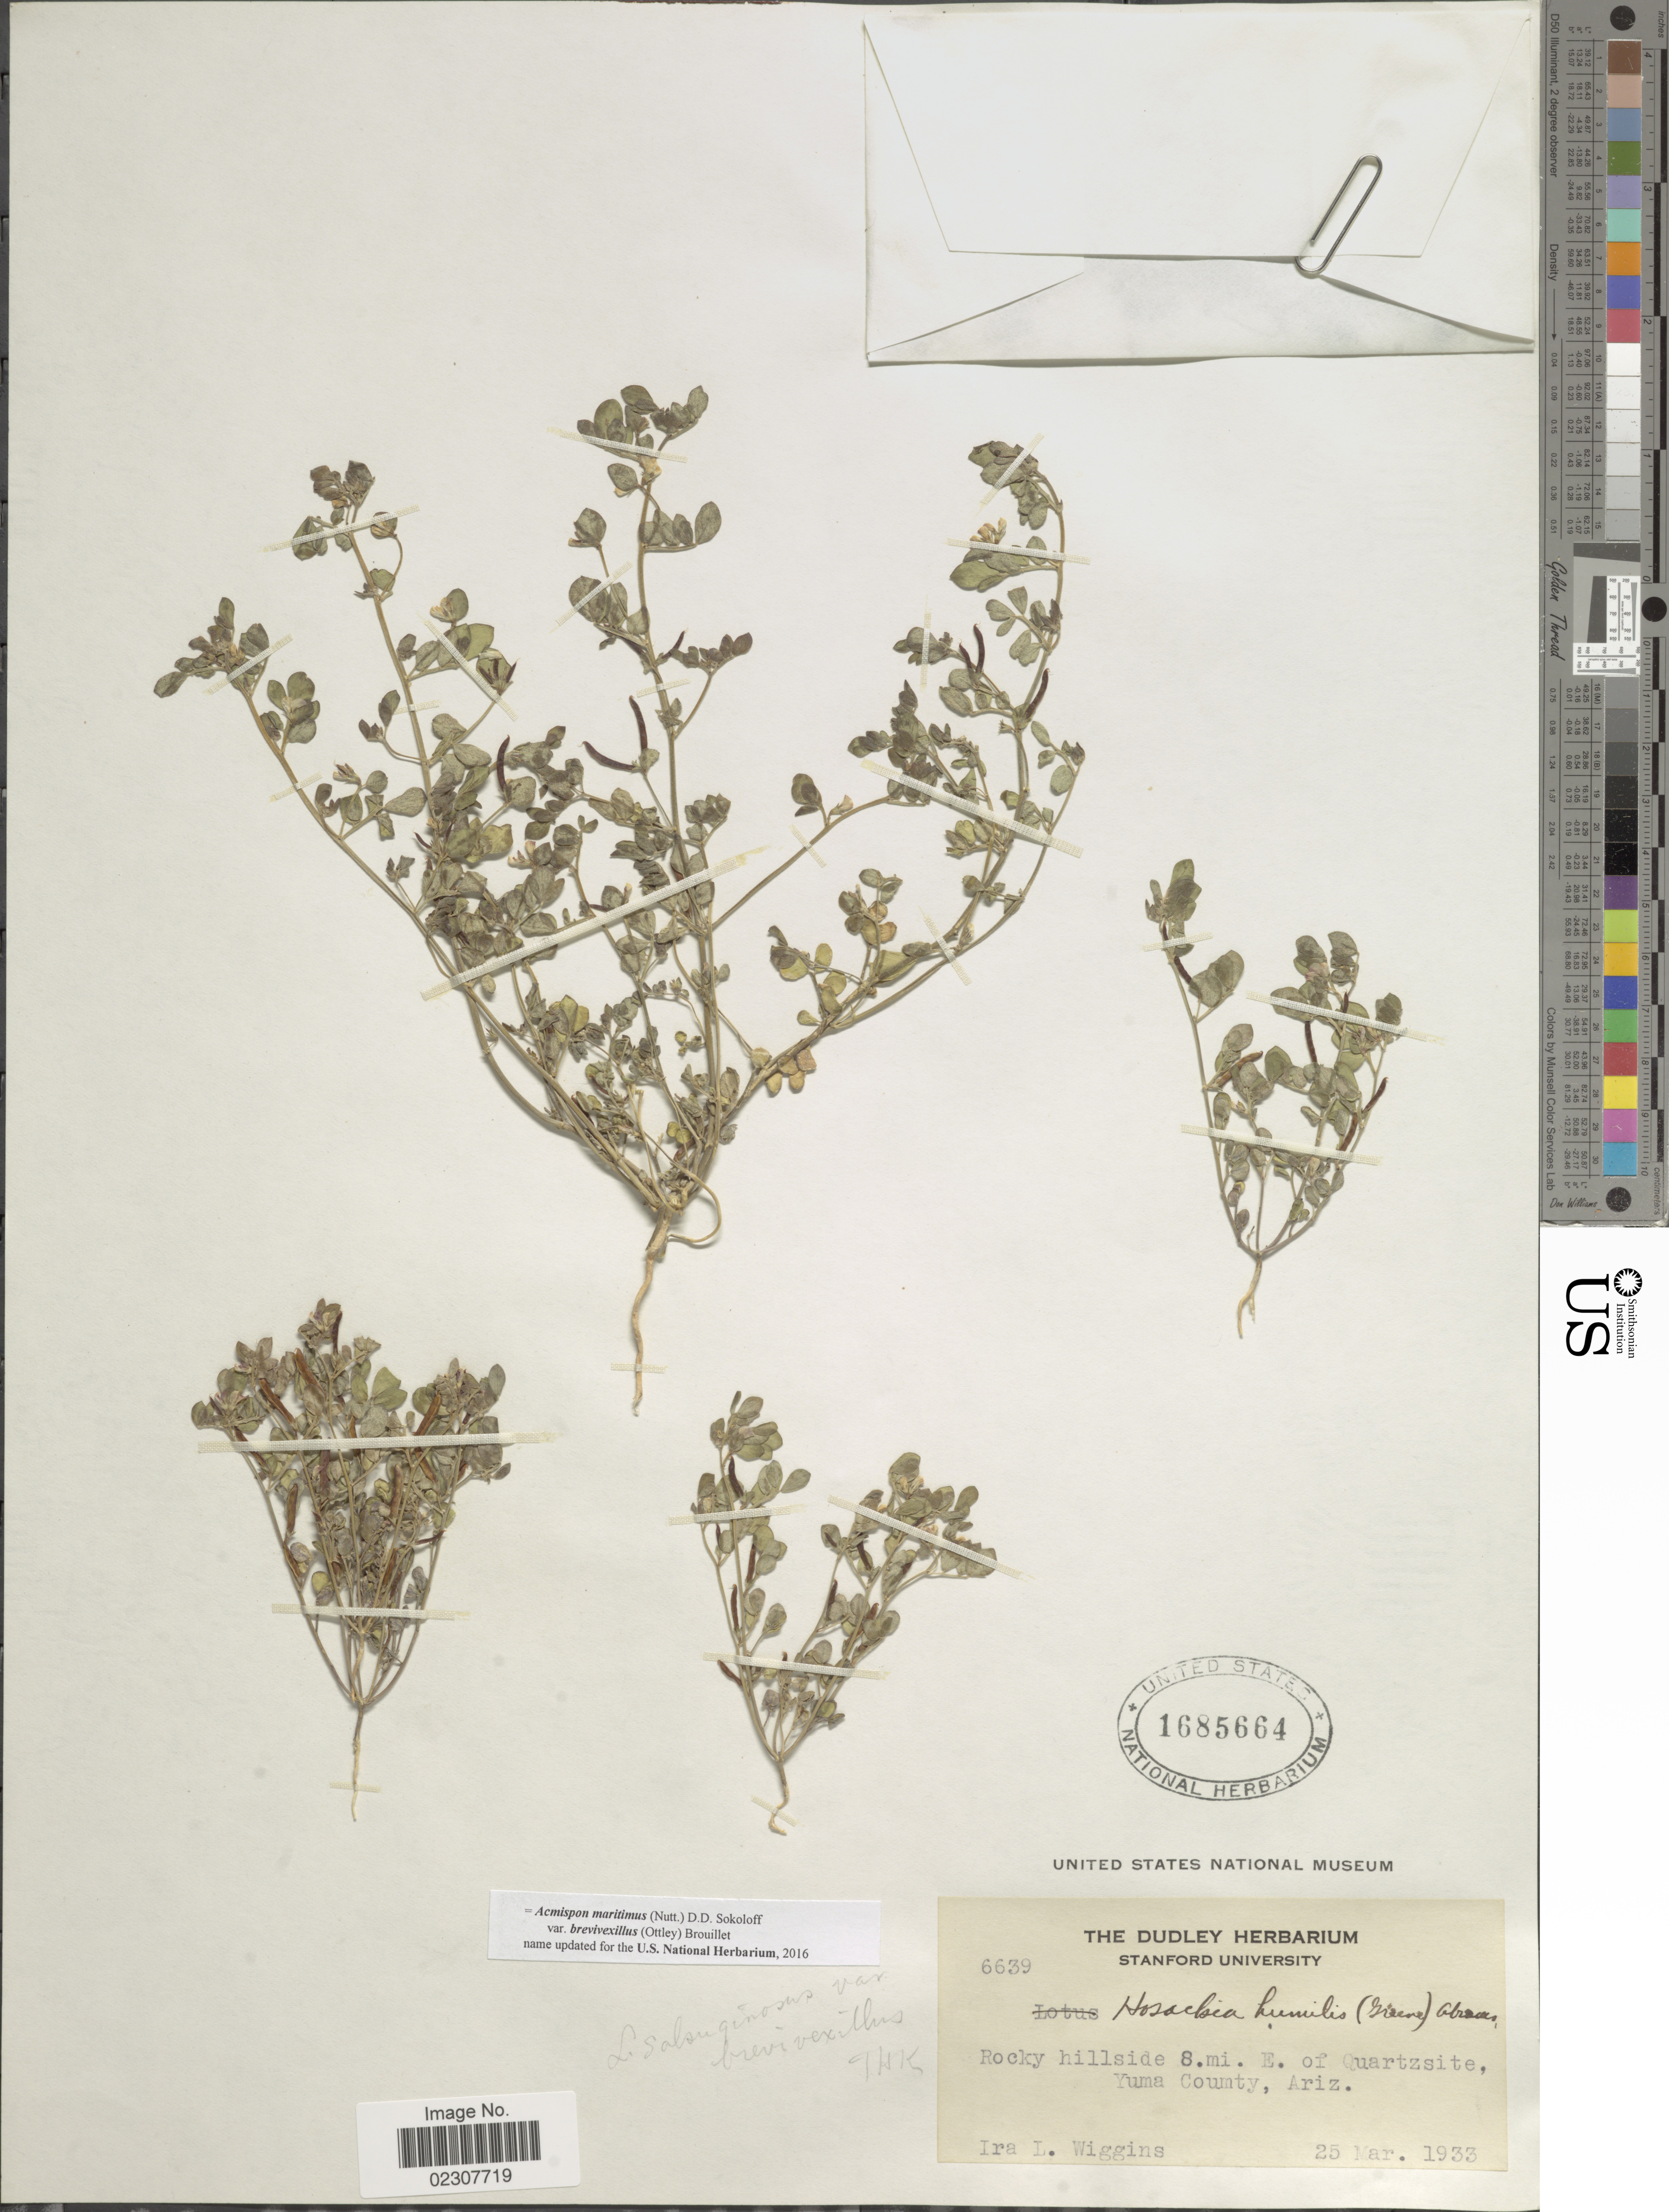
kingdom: Plantae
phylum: Tracheophyta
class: Magnoliopsida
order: Fabales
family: Fabaceae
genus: Acmispon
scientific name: Acmispon maritimus var. brevivexillus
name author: (Ottley) Brouillet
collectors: I. L. Wiggins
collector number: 6639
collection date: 1933-03-25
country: United States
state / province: Arizona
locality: Rocky hillside 8 mi. E. of Quartzsite, Yuma County.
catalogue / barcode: US 1685664